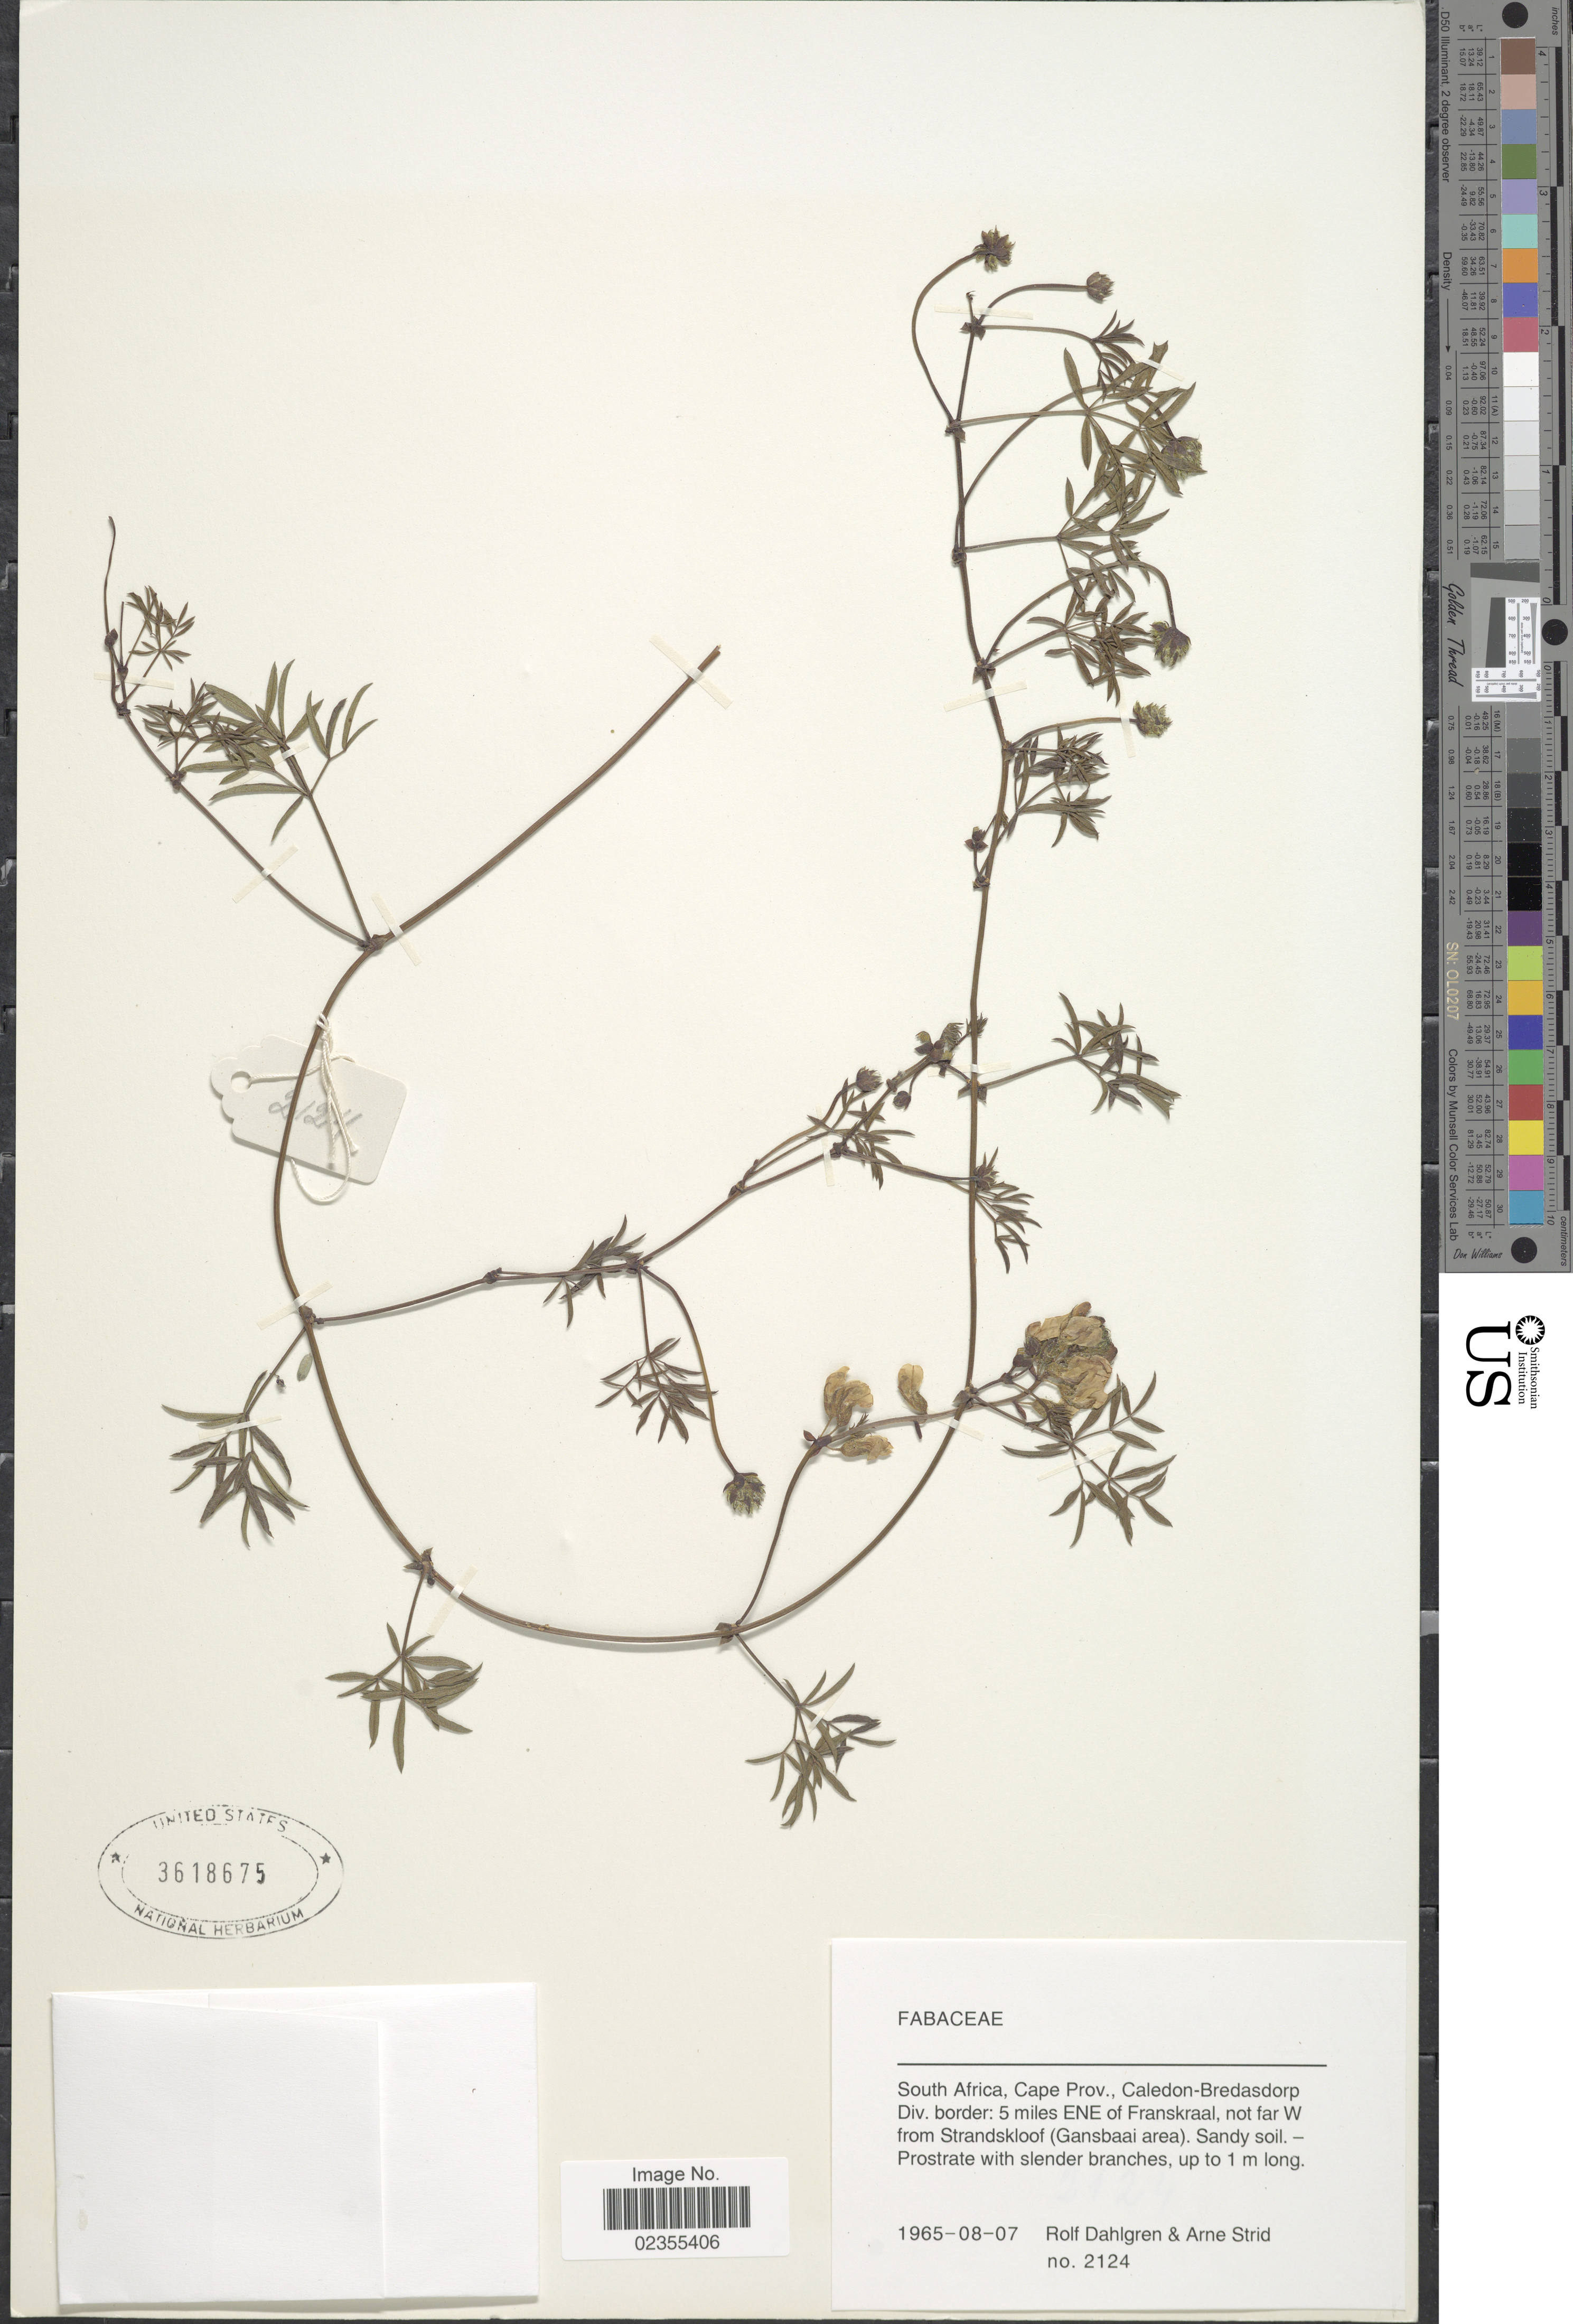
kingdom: Plantae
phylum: Tracheophyta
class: Magnoliopsida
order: Fabales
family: Fabaceae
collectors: R. Dahlgren & A. Strid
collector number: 2124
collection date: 1965-08-07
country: South Africa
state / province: Western Cape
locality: Calendon-Bredasdorp Div, border: 5 miles ENE of Franskraal, not far W from Strandskloof (Gansbaai area)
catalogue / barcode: US 3618675